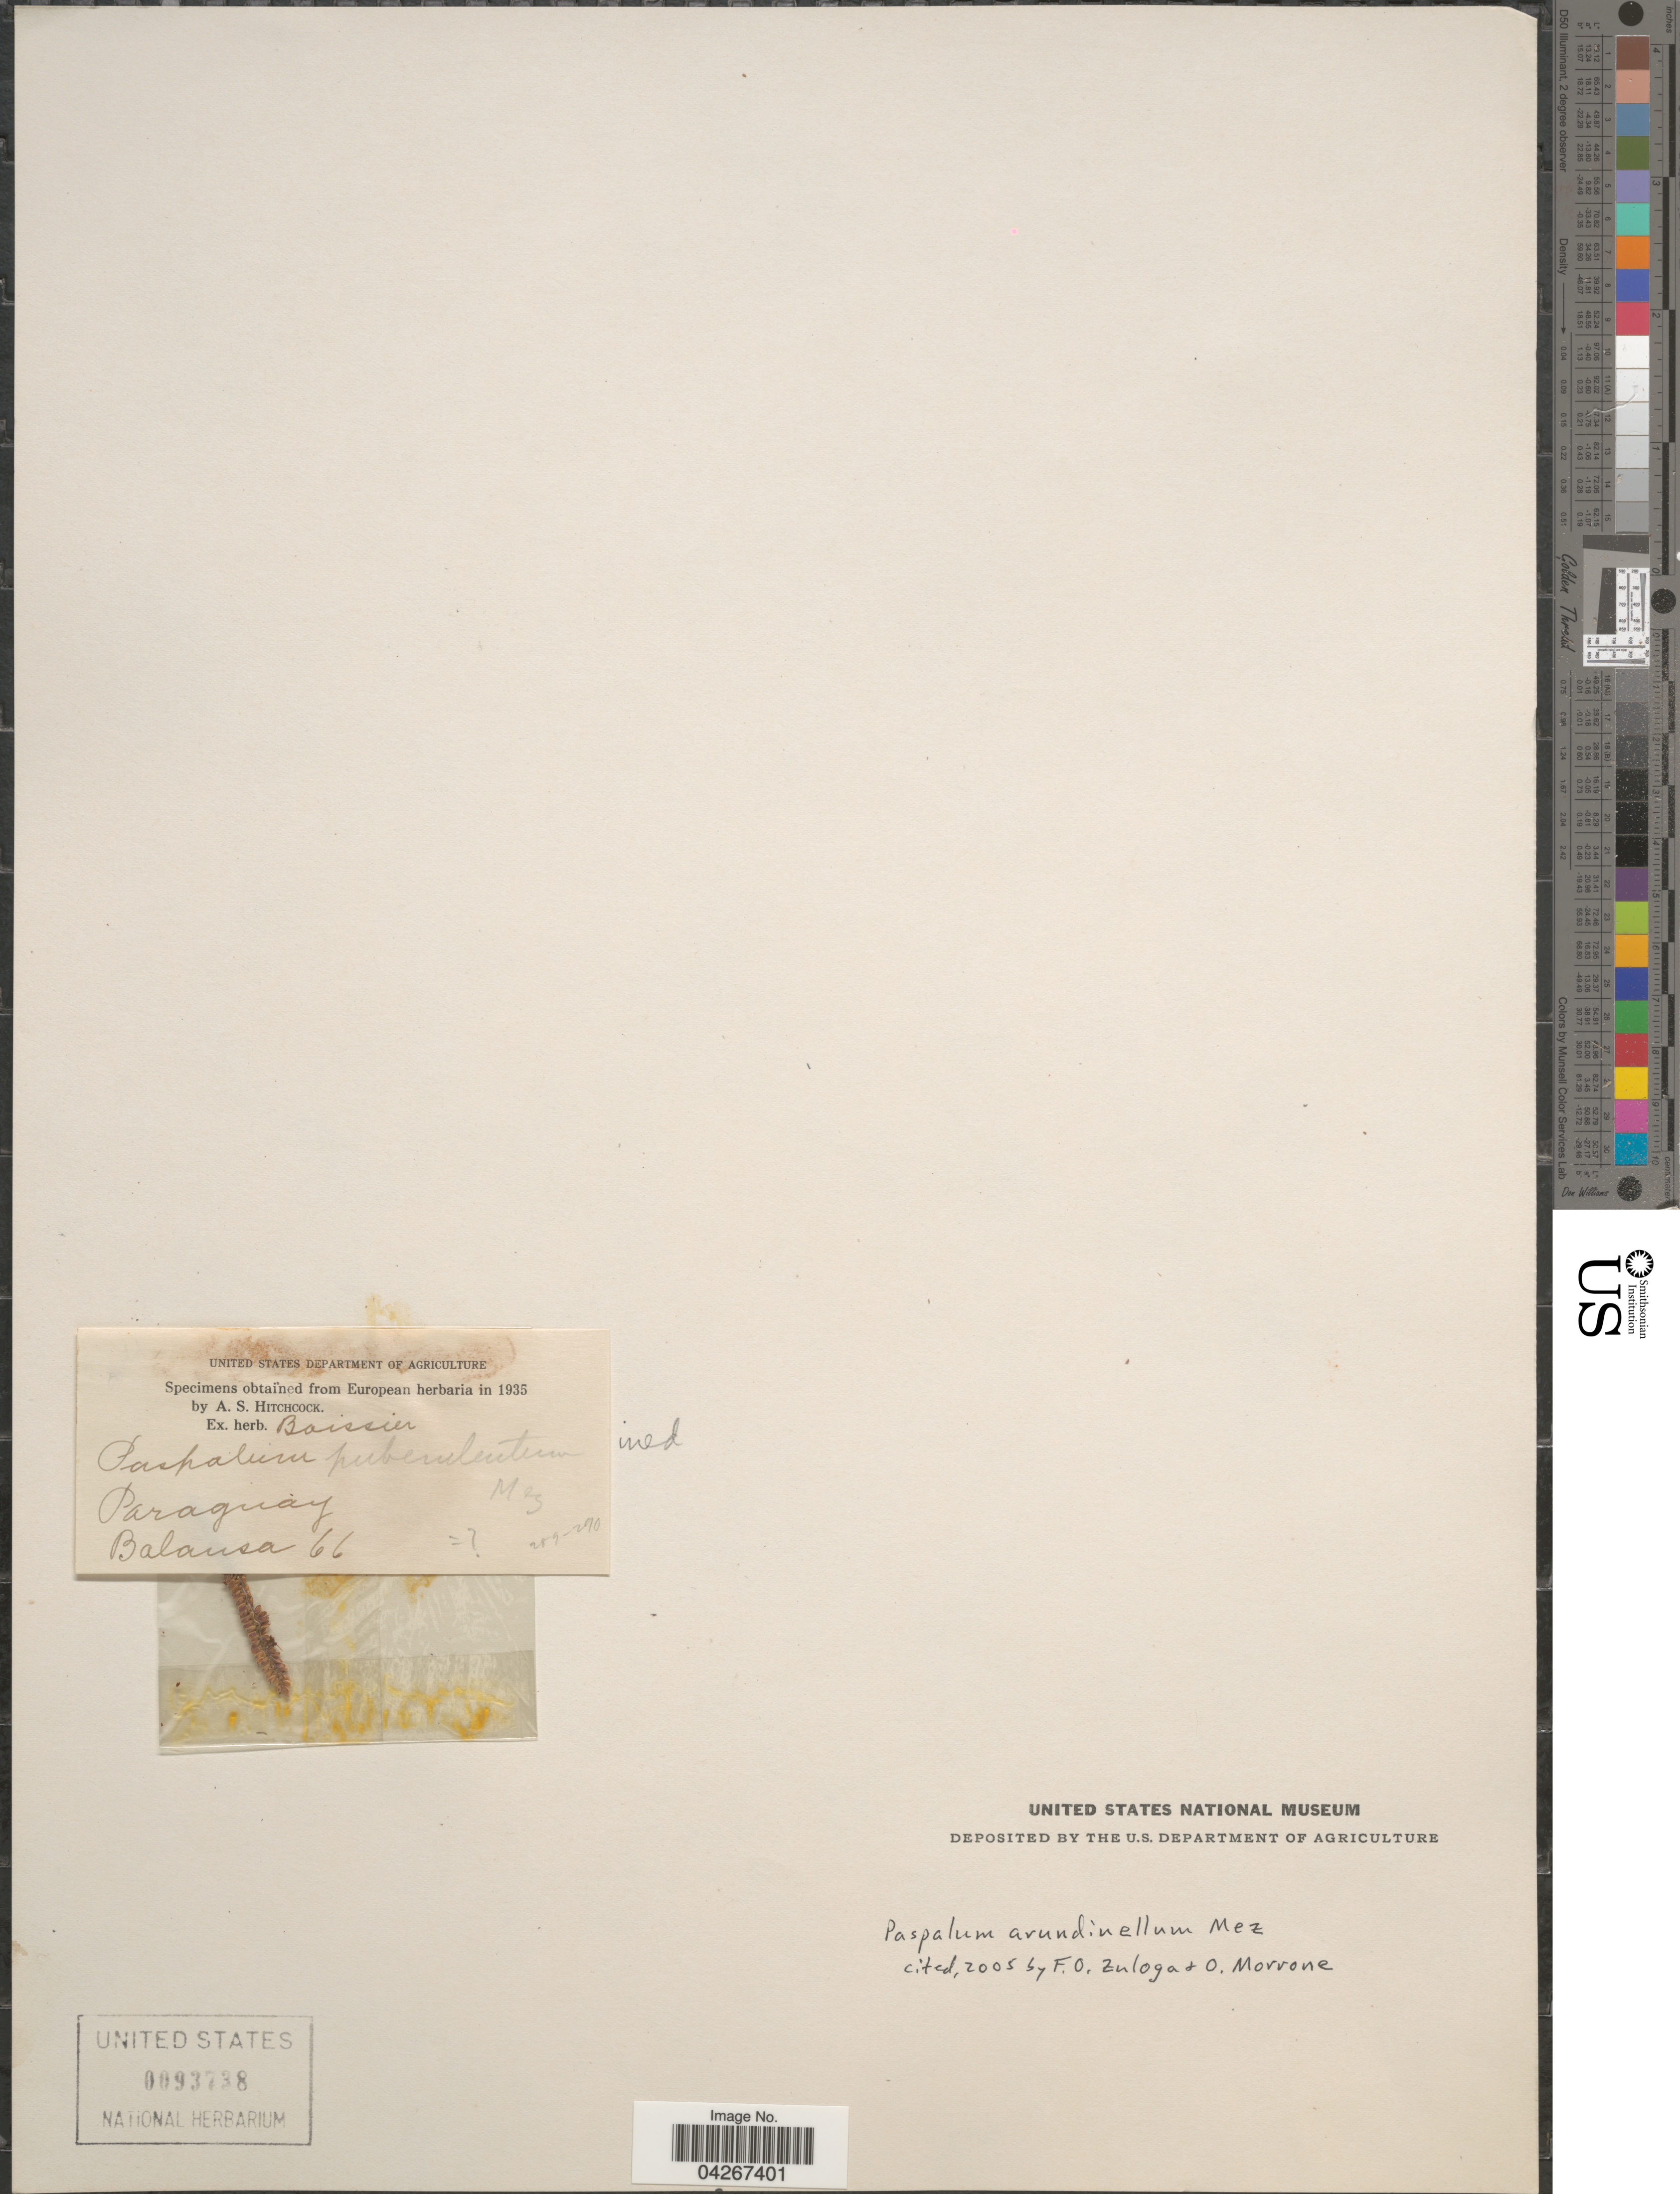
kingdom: Plantae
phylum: Tracheophyta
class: Liliopsida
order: Poales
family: Poaceae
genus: Paspalum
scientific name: Paspalum arundinellum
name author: Mez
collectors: -. Balansa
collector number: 66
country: Paraguay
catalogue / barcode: US 93738